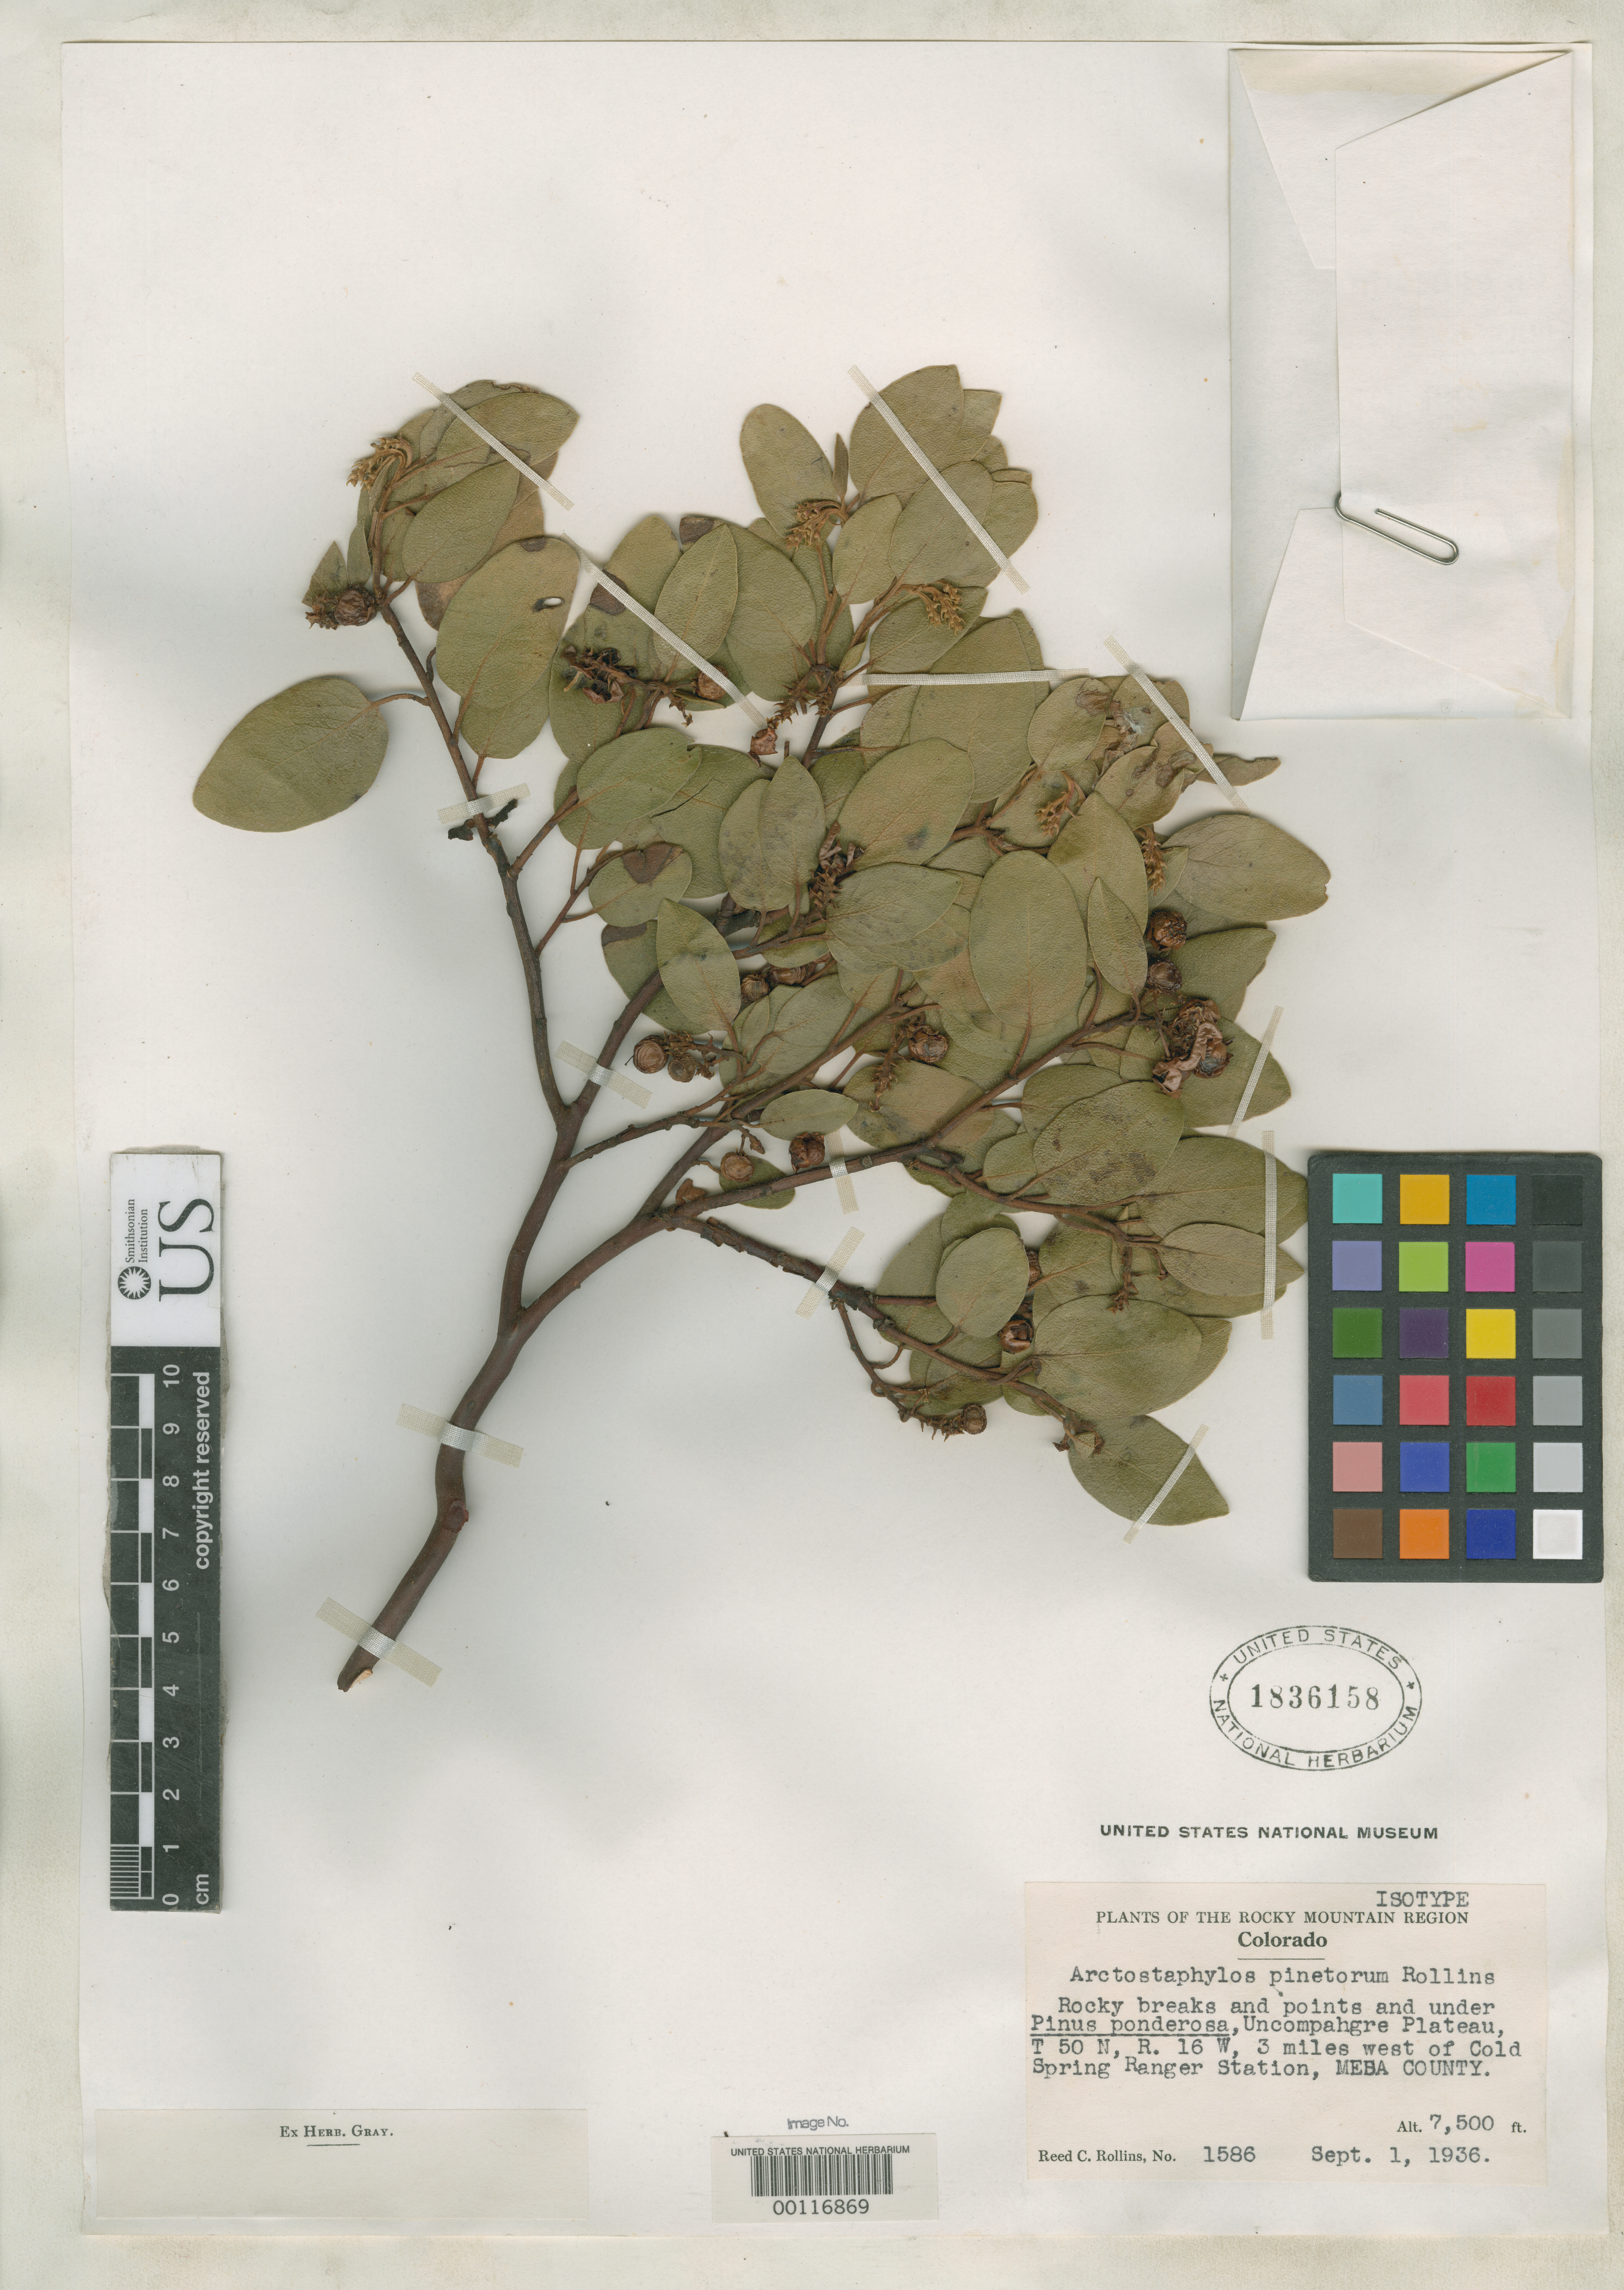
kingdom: Plantae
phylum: Tracheophyta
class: Magnoliopsida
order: Ericales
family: Ericaceae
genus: Arctostaphylos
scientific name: Arctostaphylos pinetorum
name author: Rollins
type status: Isotype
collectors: R. C. Rollins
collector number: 1586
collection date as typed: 01 Sep 1936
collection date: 1936-09-01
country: United States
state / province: Colorado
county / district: Mesa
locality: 3 mi W of Cold Spring Ranger Station, Uncompahgre Plateau.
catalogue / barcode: US 1836158